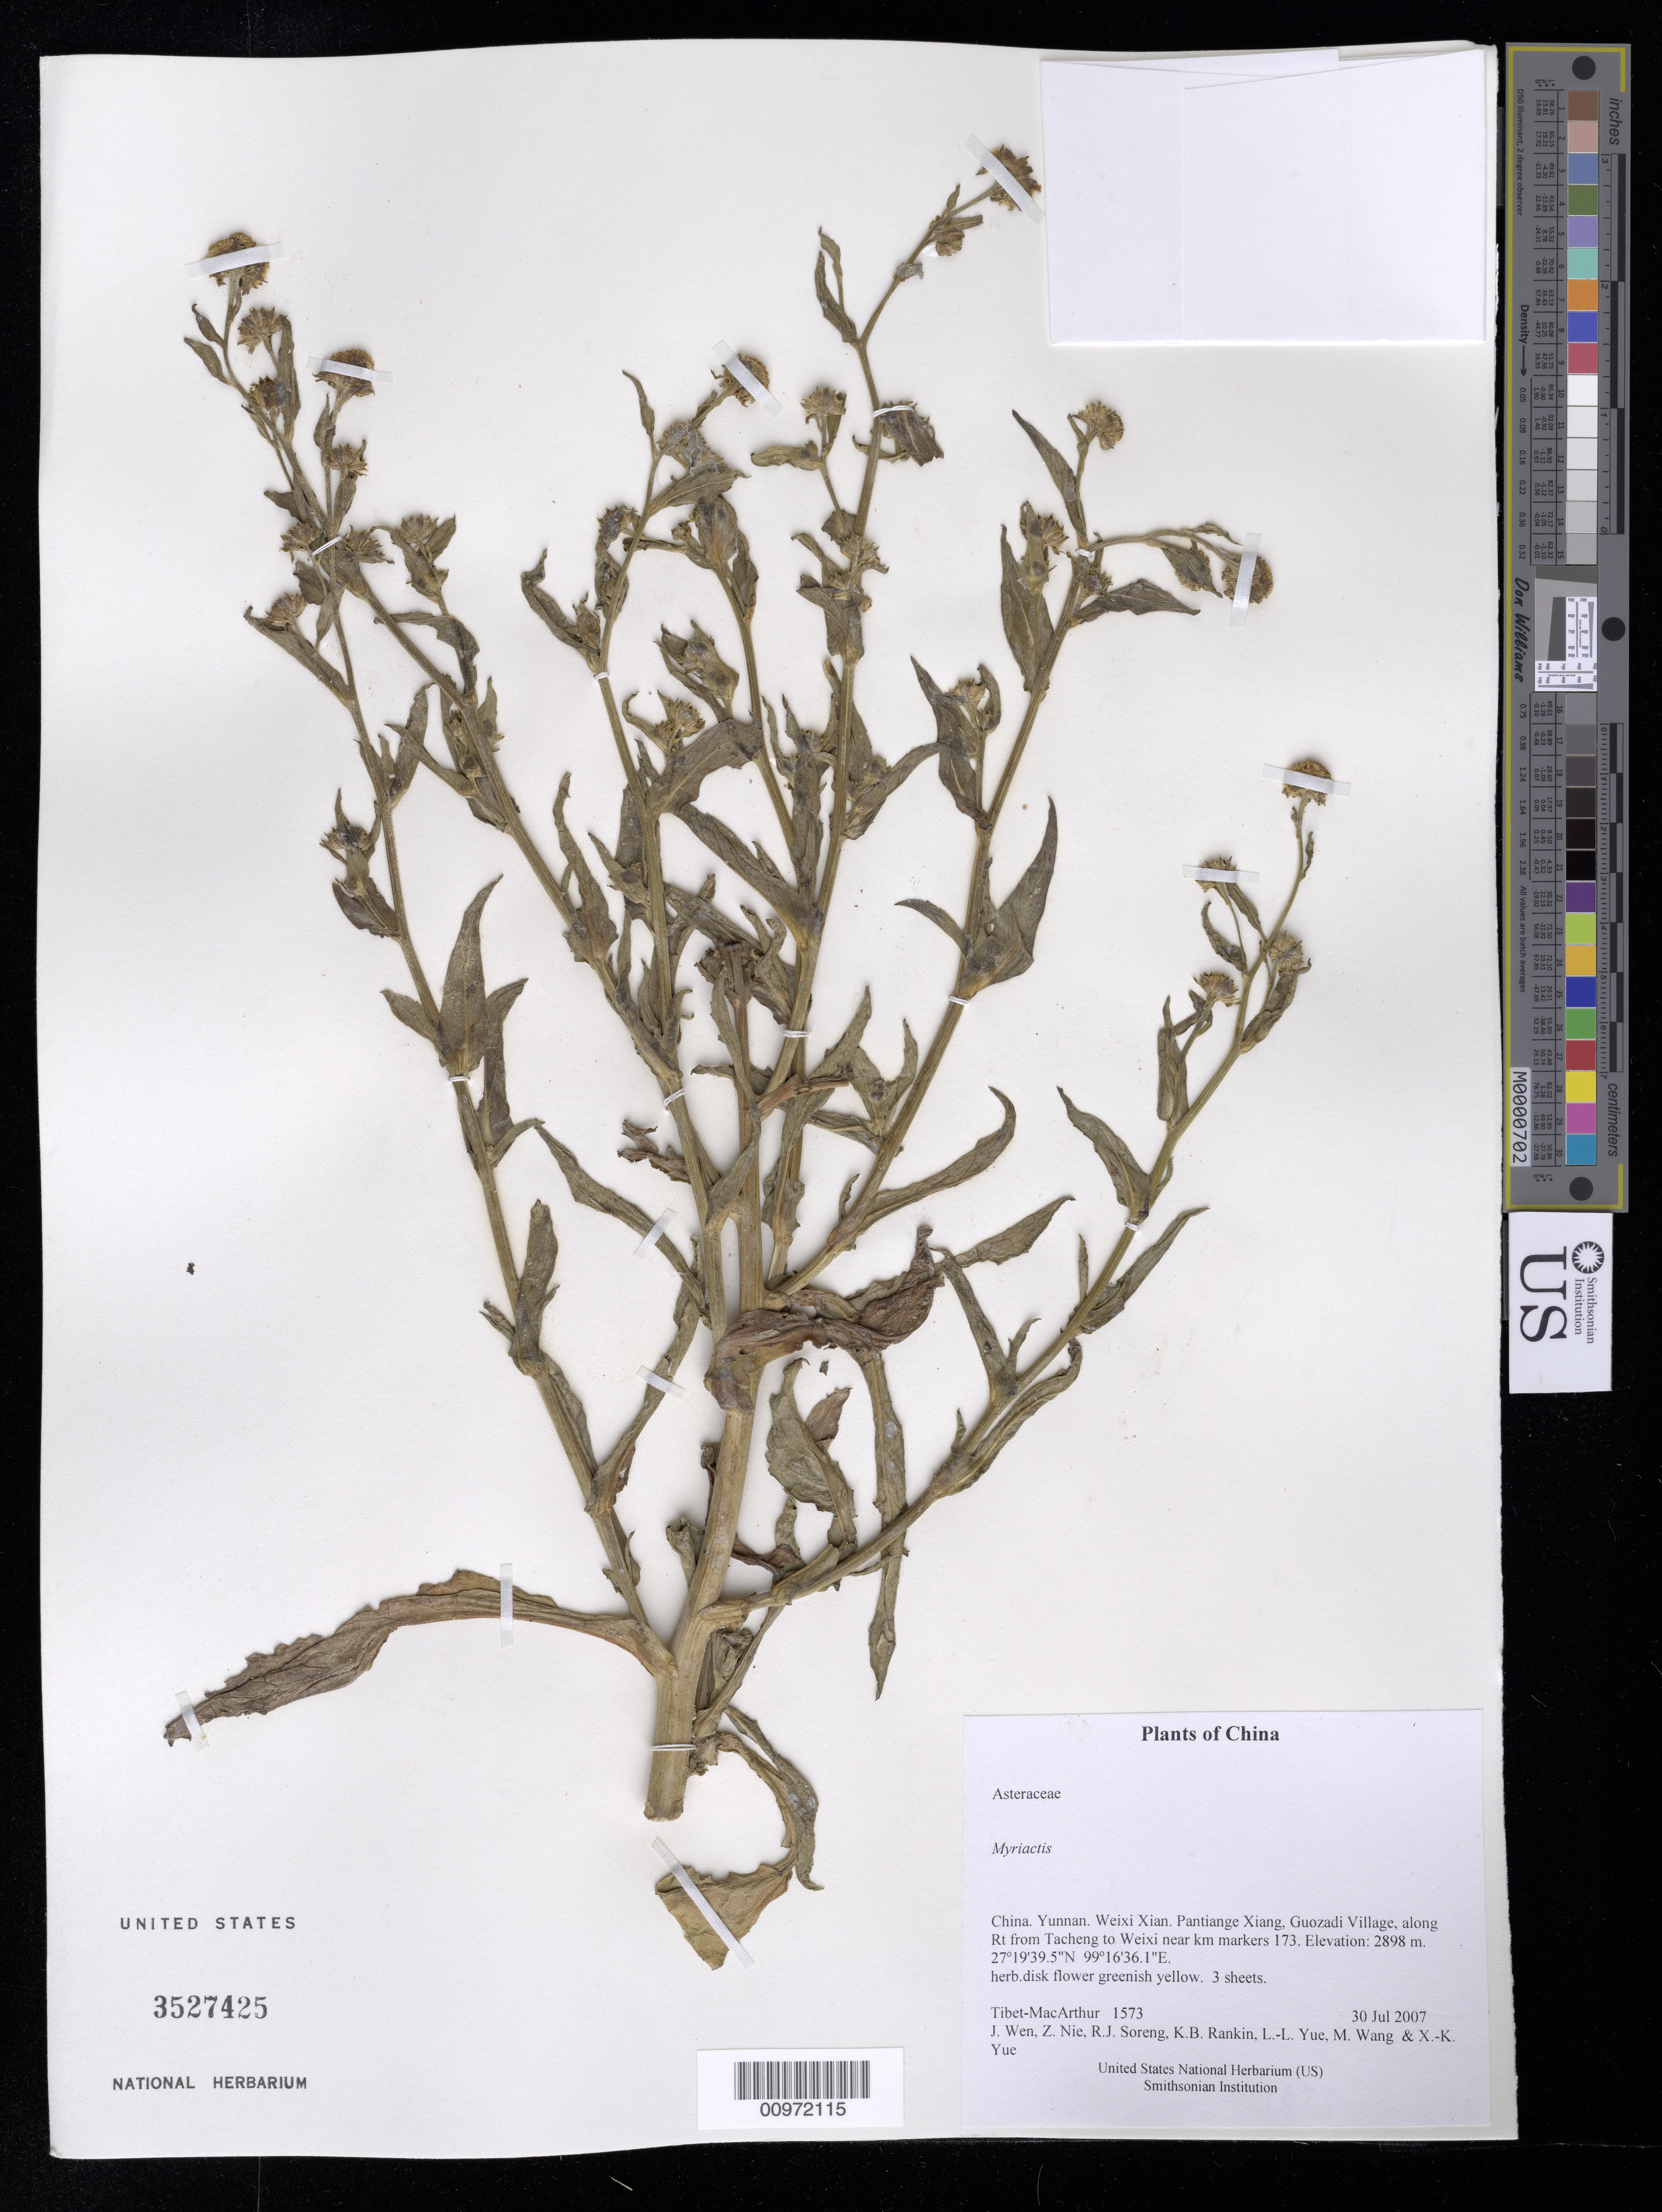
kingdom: Plantae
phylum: Tracheophyta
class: Magnoliopsida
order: Asterales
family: Asteraceae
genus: Myriactis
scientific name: Myriactis sp.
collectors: Tibet-MacArthur, J. Wen, Z. Nie, R. J. Soreng, K. Rankin, L. Yue, M. Wang & X. Yue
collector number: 1573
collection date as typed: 30 Jul 2007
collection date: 2007-07-30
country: China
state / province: Yunnan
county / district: Weixi Xian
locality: Pantiange Xiang, Guozadi Village, along Rt from Tacheng to Weixi near km markers 173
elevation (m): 2898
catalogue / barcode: US 3527425